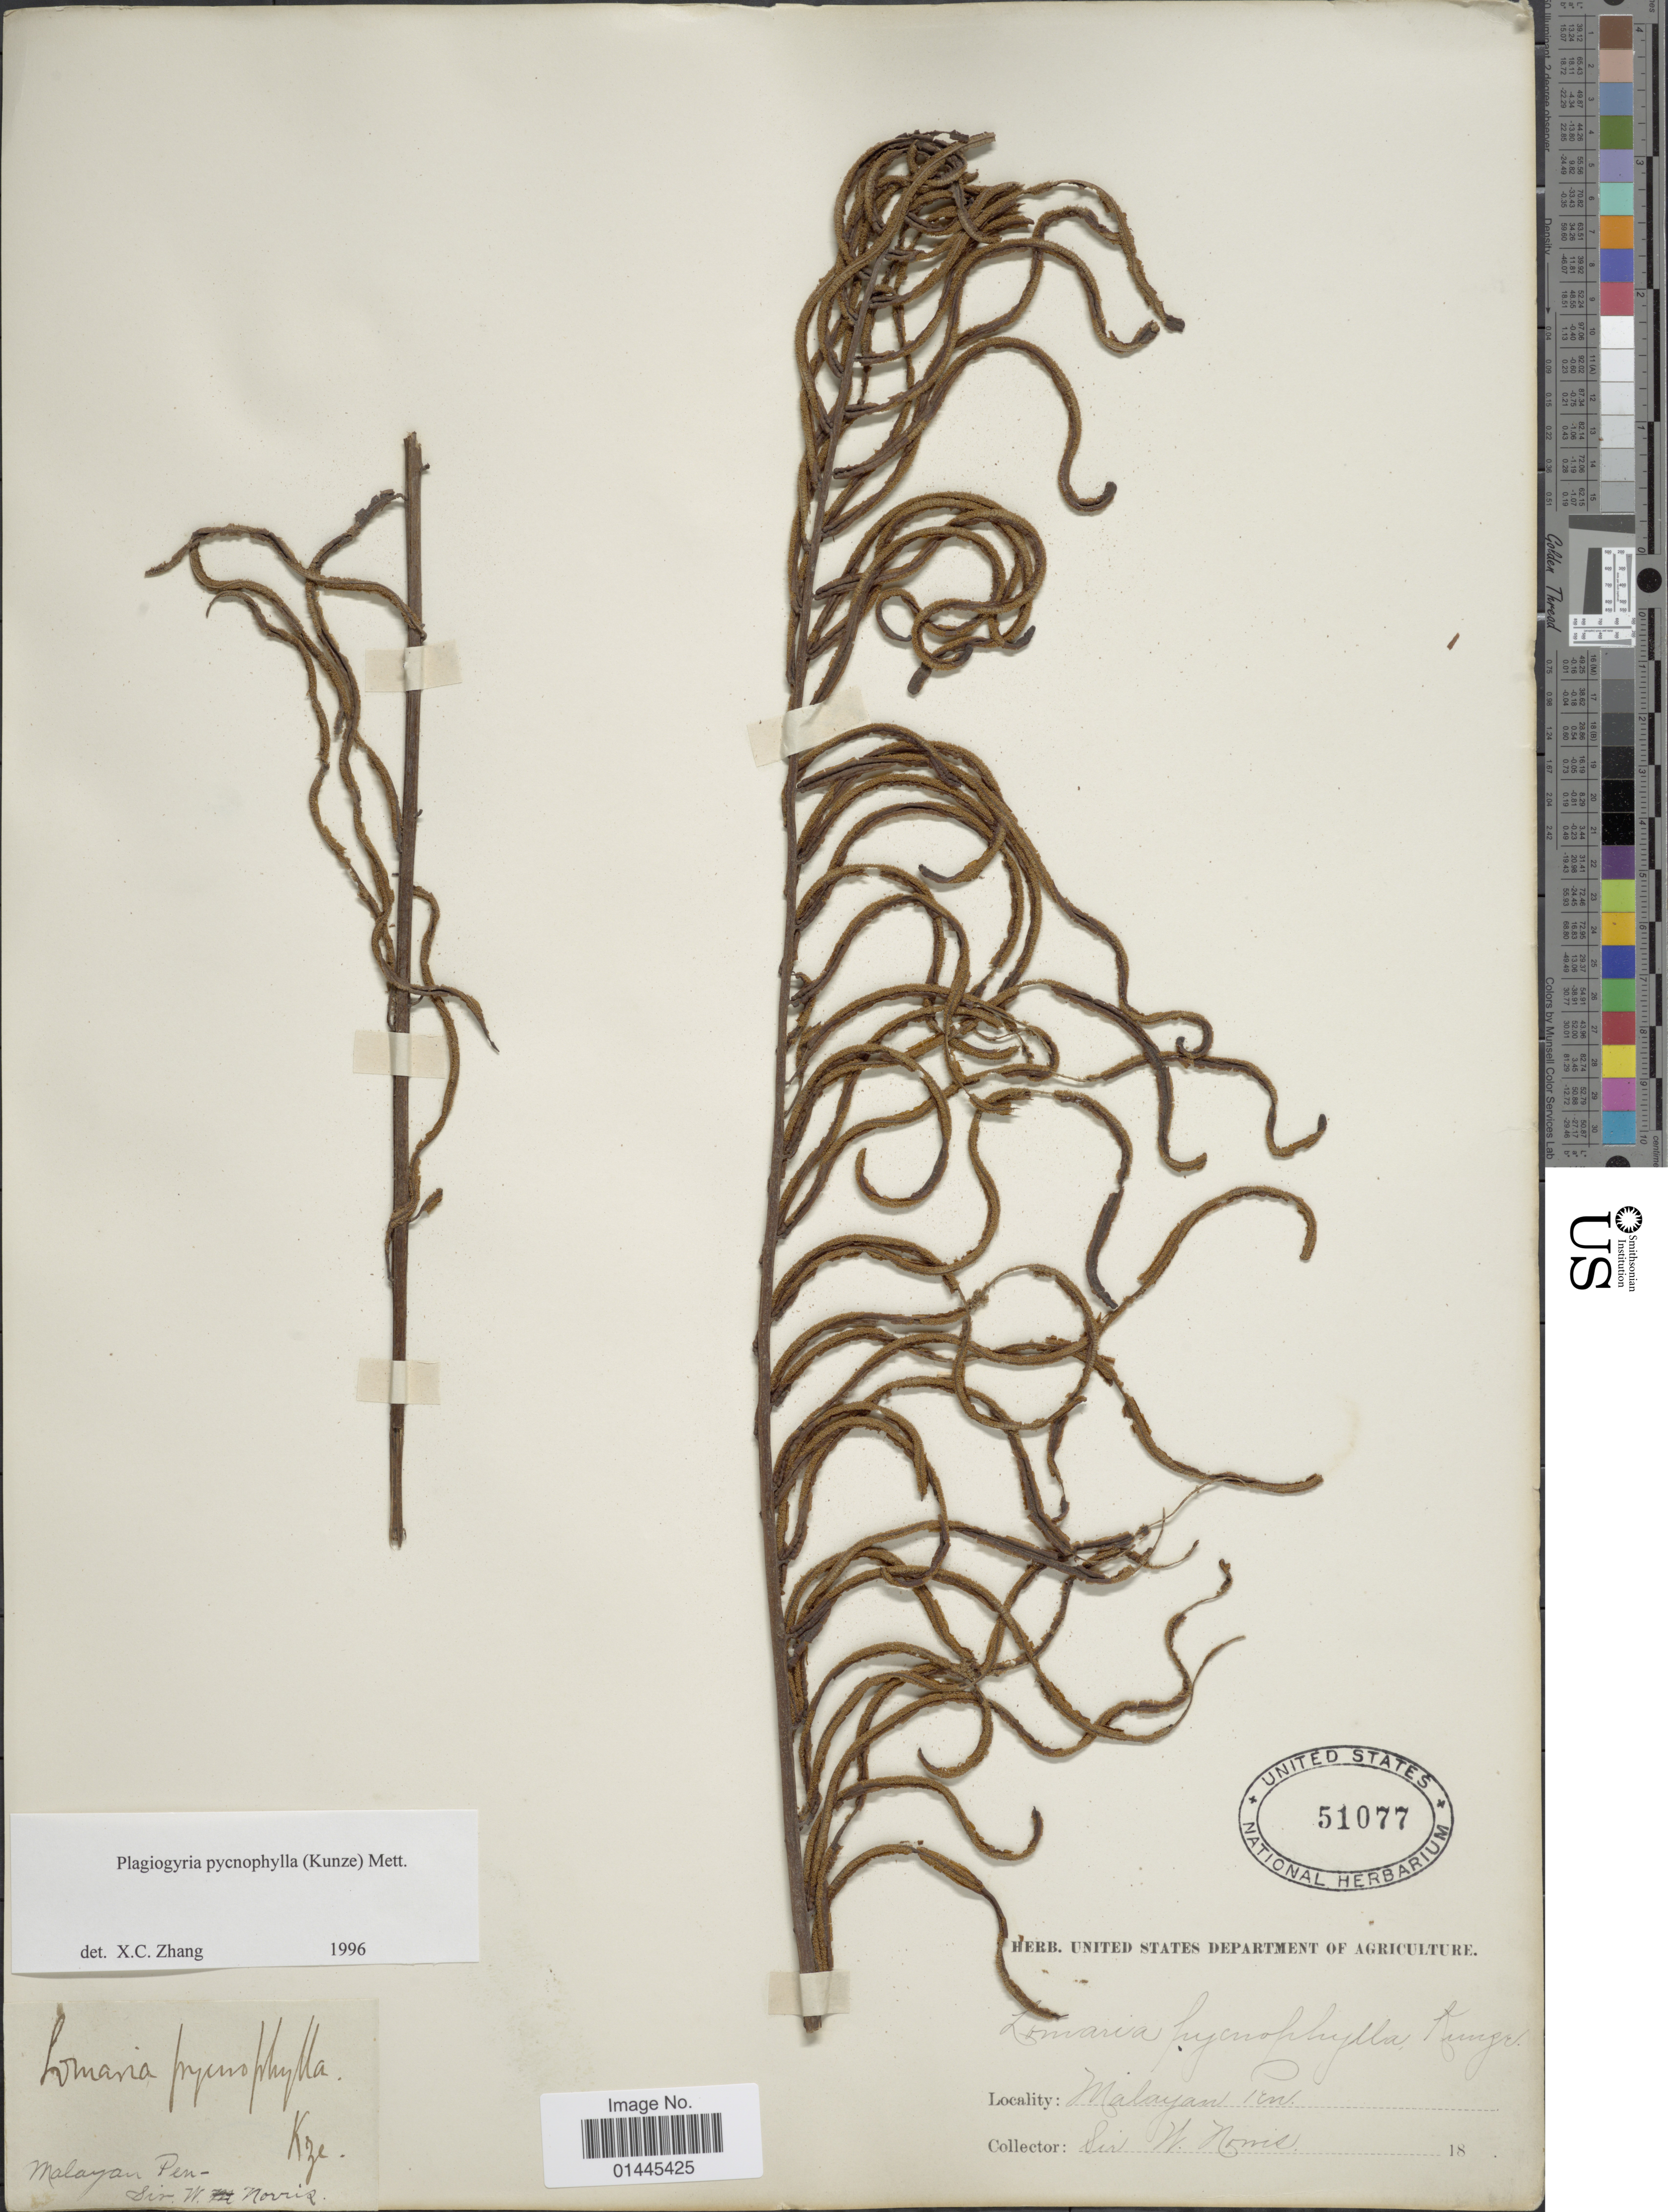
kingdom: Plantae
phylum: Tracheophyta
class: Polypodiopsida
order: Cyatheales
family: Plagiogyriaceae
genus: Plagiogyria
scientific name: Plagiogyria pycnophylla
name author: (Kunze) Mett.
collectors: W. Norris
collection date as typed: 18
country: Malaysia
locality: Malaya Pen.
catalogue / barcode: US 51077